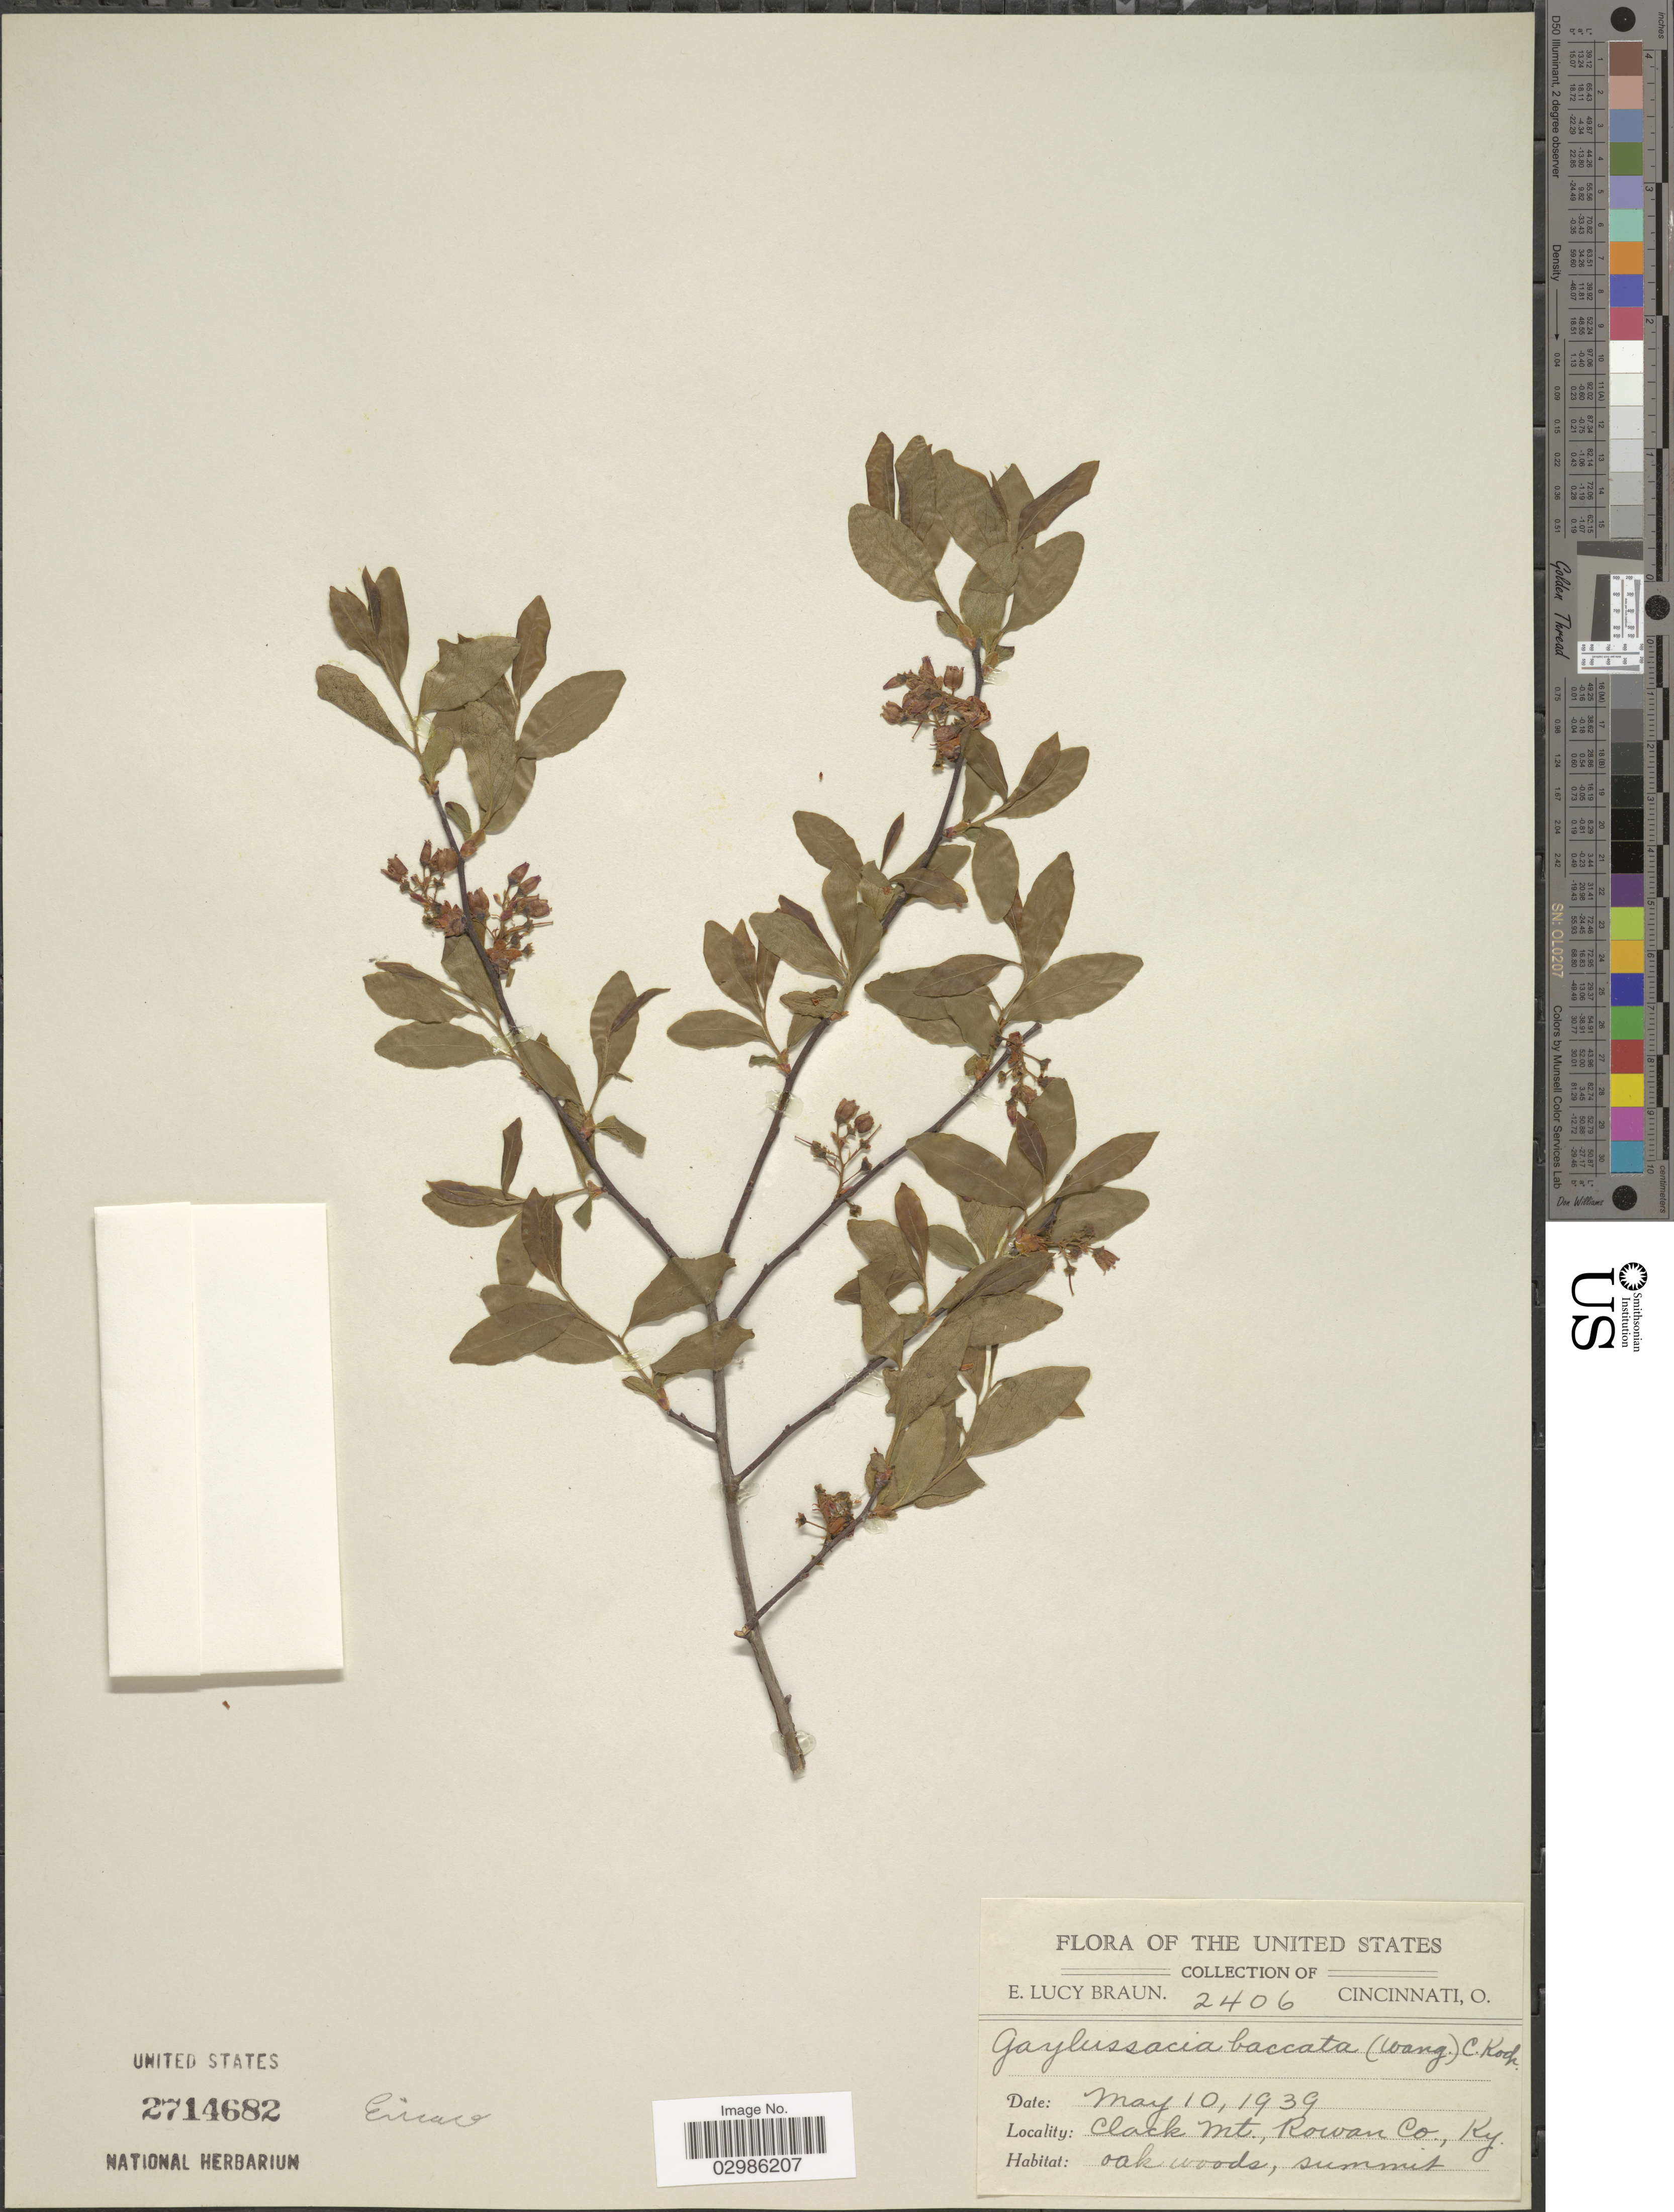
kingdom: Plantae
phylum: Tracheophyta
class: Magnoliopsida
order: Ericales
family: Ericaceae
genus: Gaylussacia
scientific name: Gaylussacia baccata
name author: (Wangenh.) K. Koch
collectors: E. L. Braun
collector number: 2406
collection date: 1939-05-10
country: United States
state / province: Kentucky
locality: Clack Mt., Rowan Co. oak woods, summit.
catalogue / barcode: US 2714682